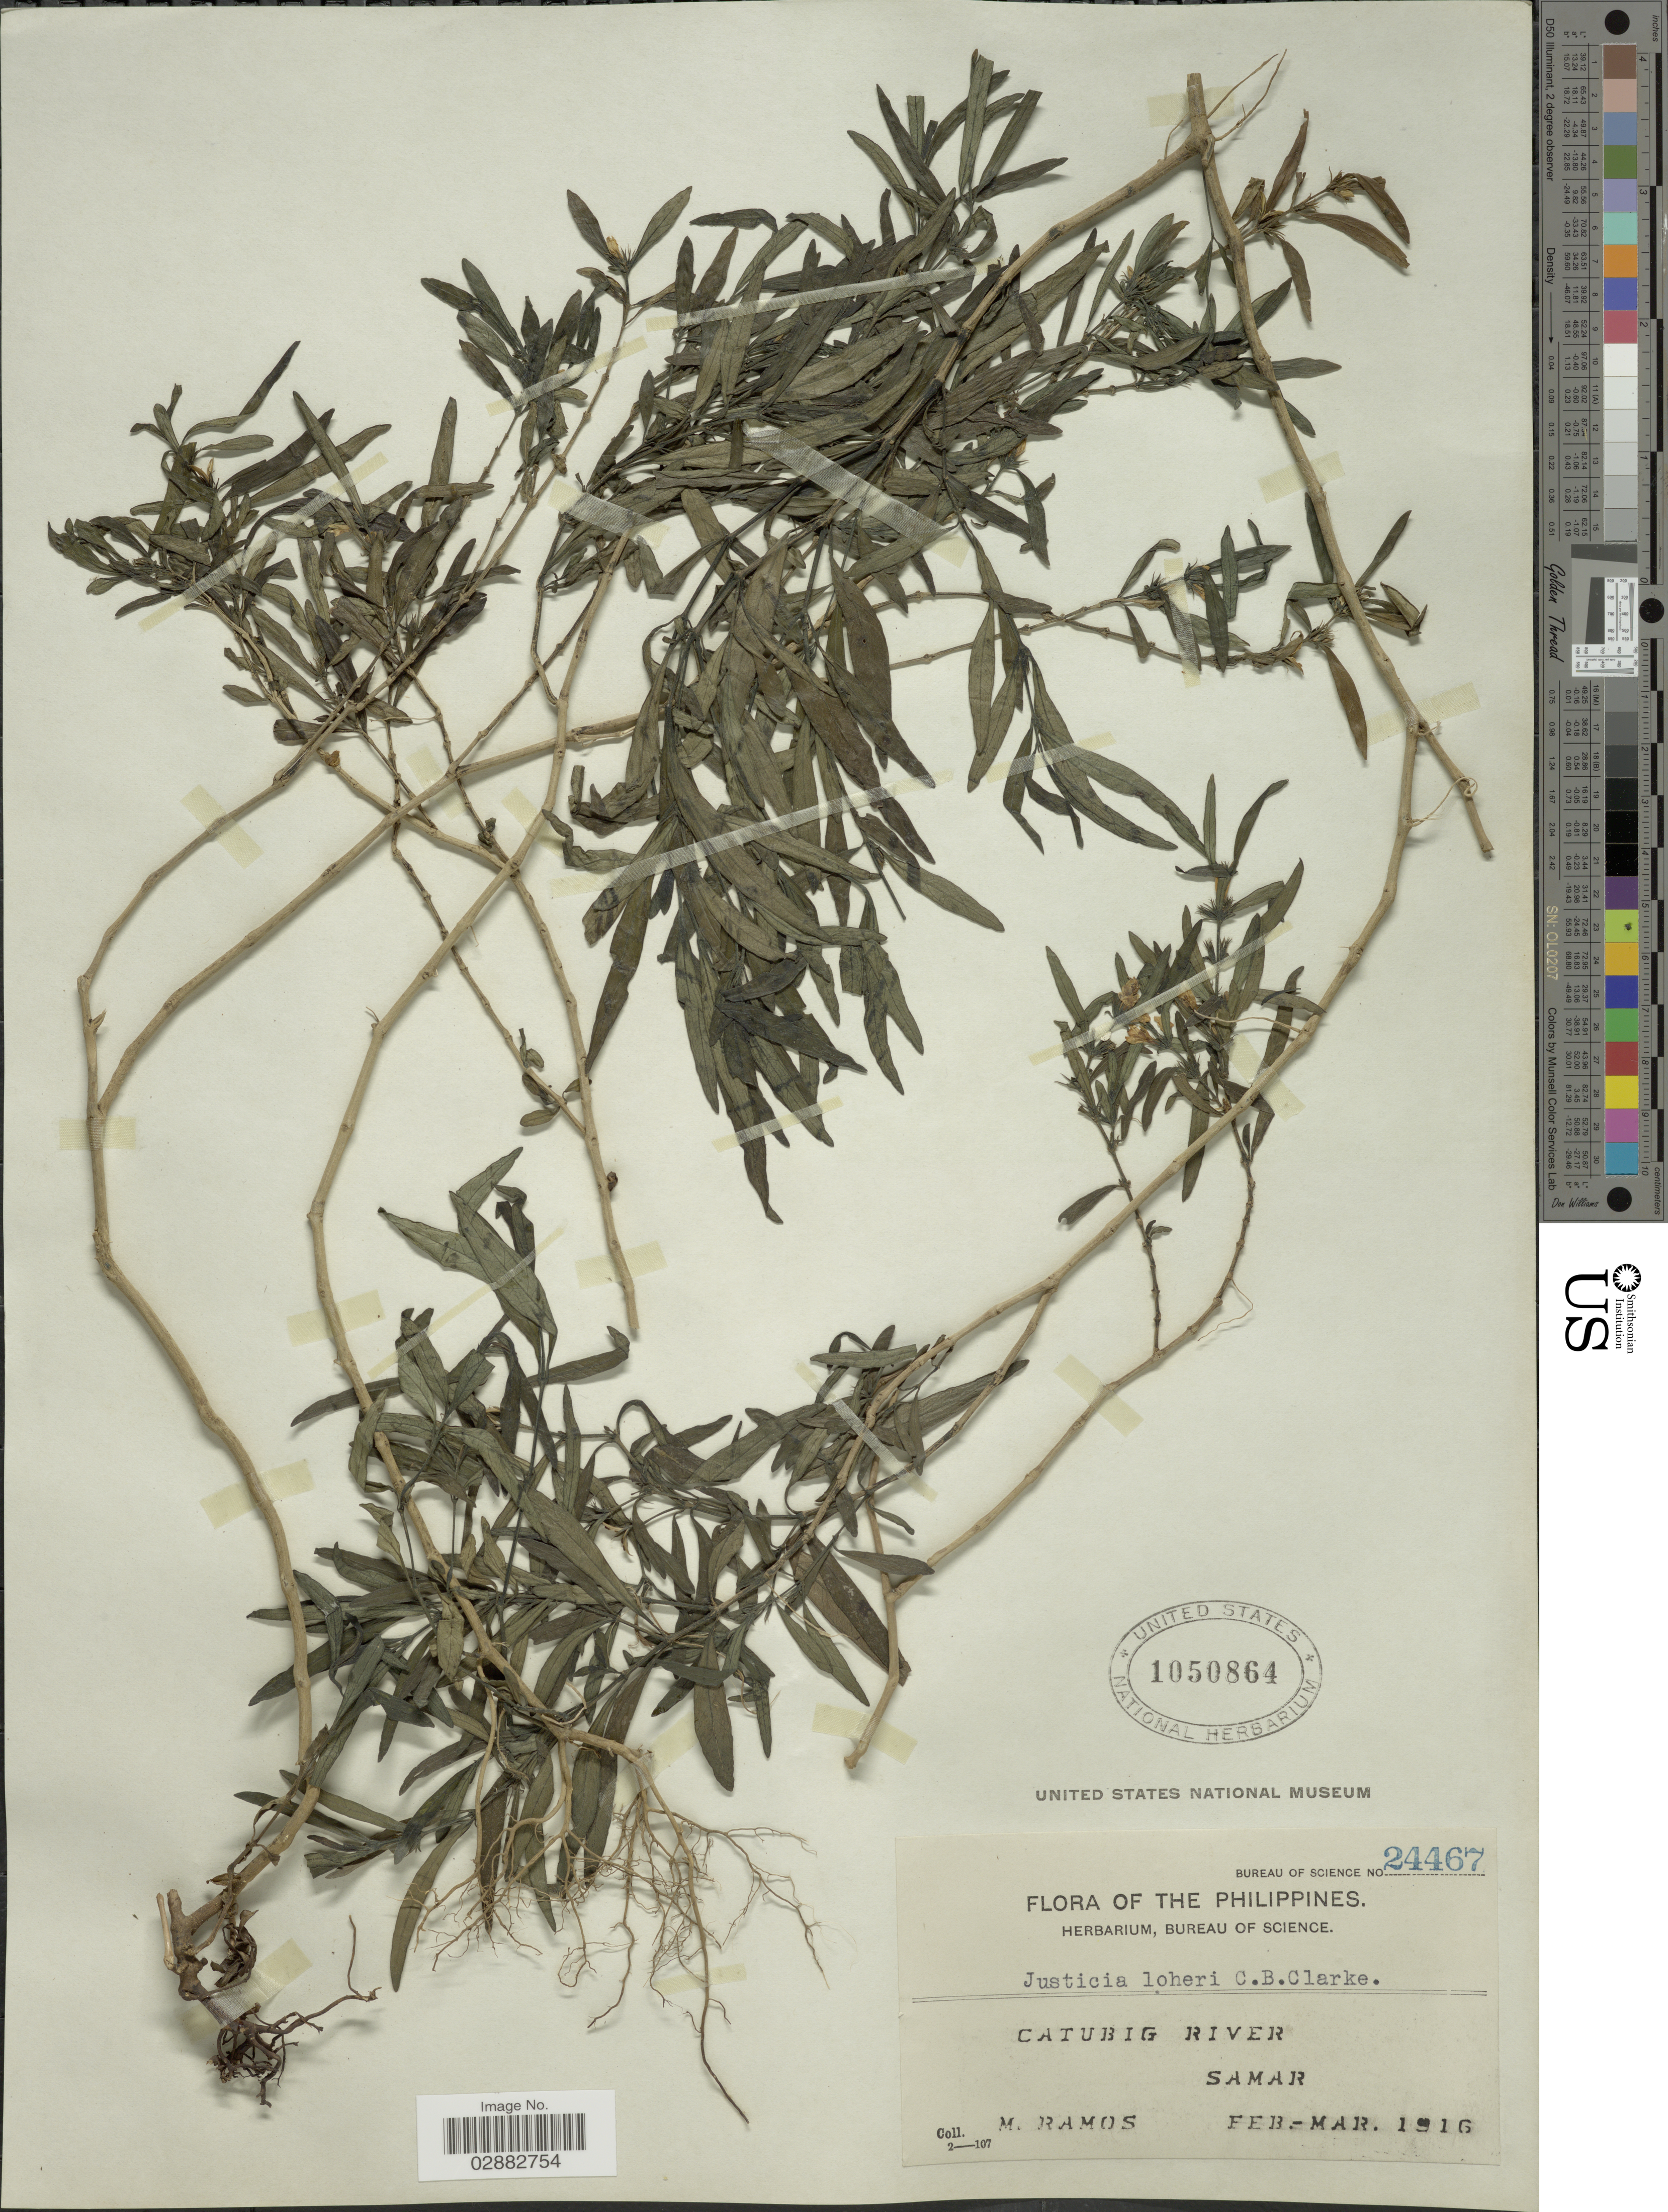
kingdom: Plantae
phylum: Tracheophyta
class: Magnoliopsida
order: Lamiales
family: Acanthaceae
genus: Justicia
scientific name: Justicia loheri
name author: C.B. Clarke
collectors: M. Ramos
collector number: Bureau of Science 24467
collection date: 1916-02/1916-03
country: Philippines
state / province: Eastern Visayas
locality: Catubig River, Samar.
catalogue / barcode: US 1050864